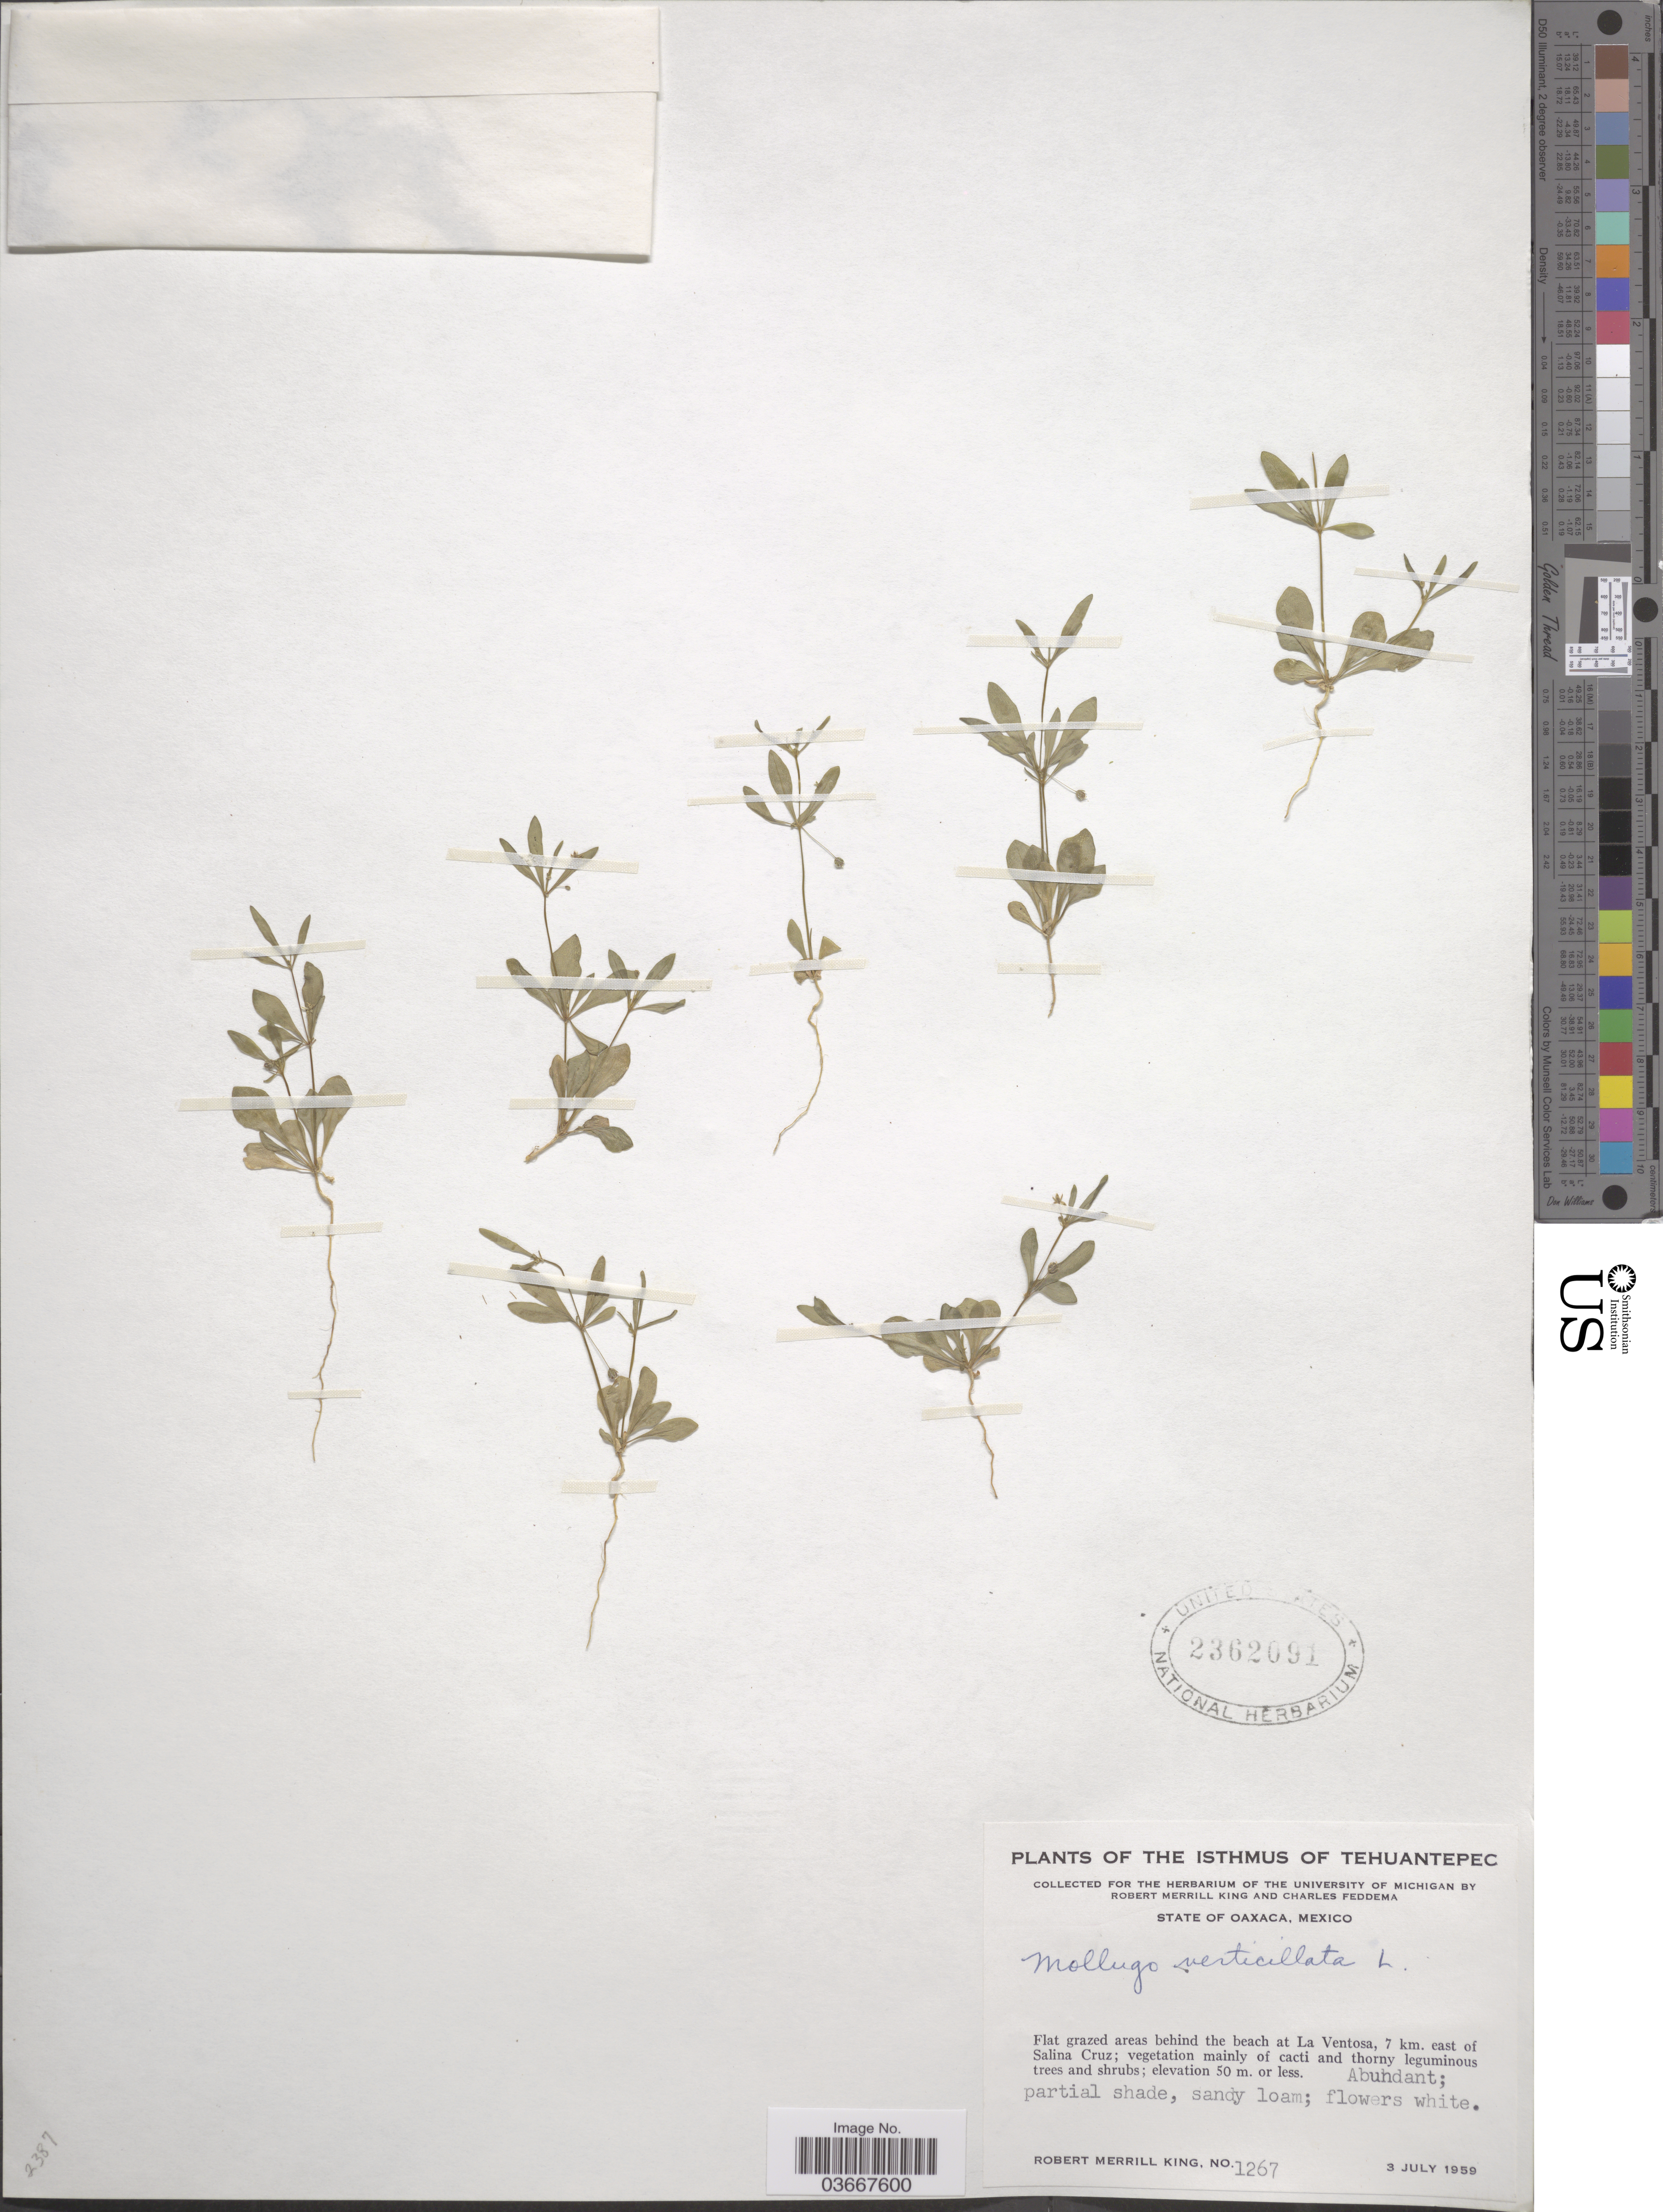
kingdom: Plantae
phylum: Tracheophyta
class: Magnoliopsida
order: Caryophyllales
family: Molluginaceae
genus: Mollugo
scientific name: Mollugo verticillata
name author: L.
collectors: R. M. King & C. Feddema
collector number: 1267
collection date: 1959-07-03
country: Mexico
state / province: Oaxaca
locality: The Isthmus of Tehuantepec. Flat grazed areas behind the beach at La Ventosa, 7 km. east of Salina Cruz.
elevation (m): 50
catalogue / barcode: US 2362091